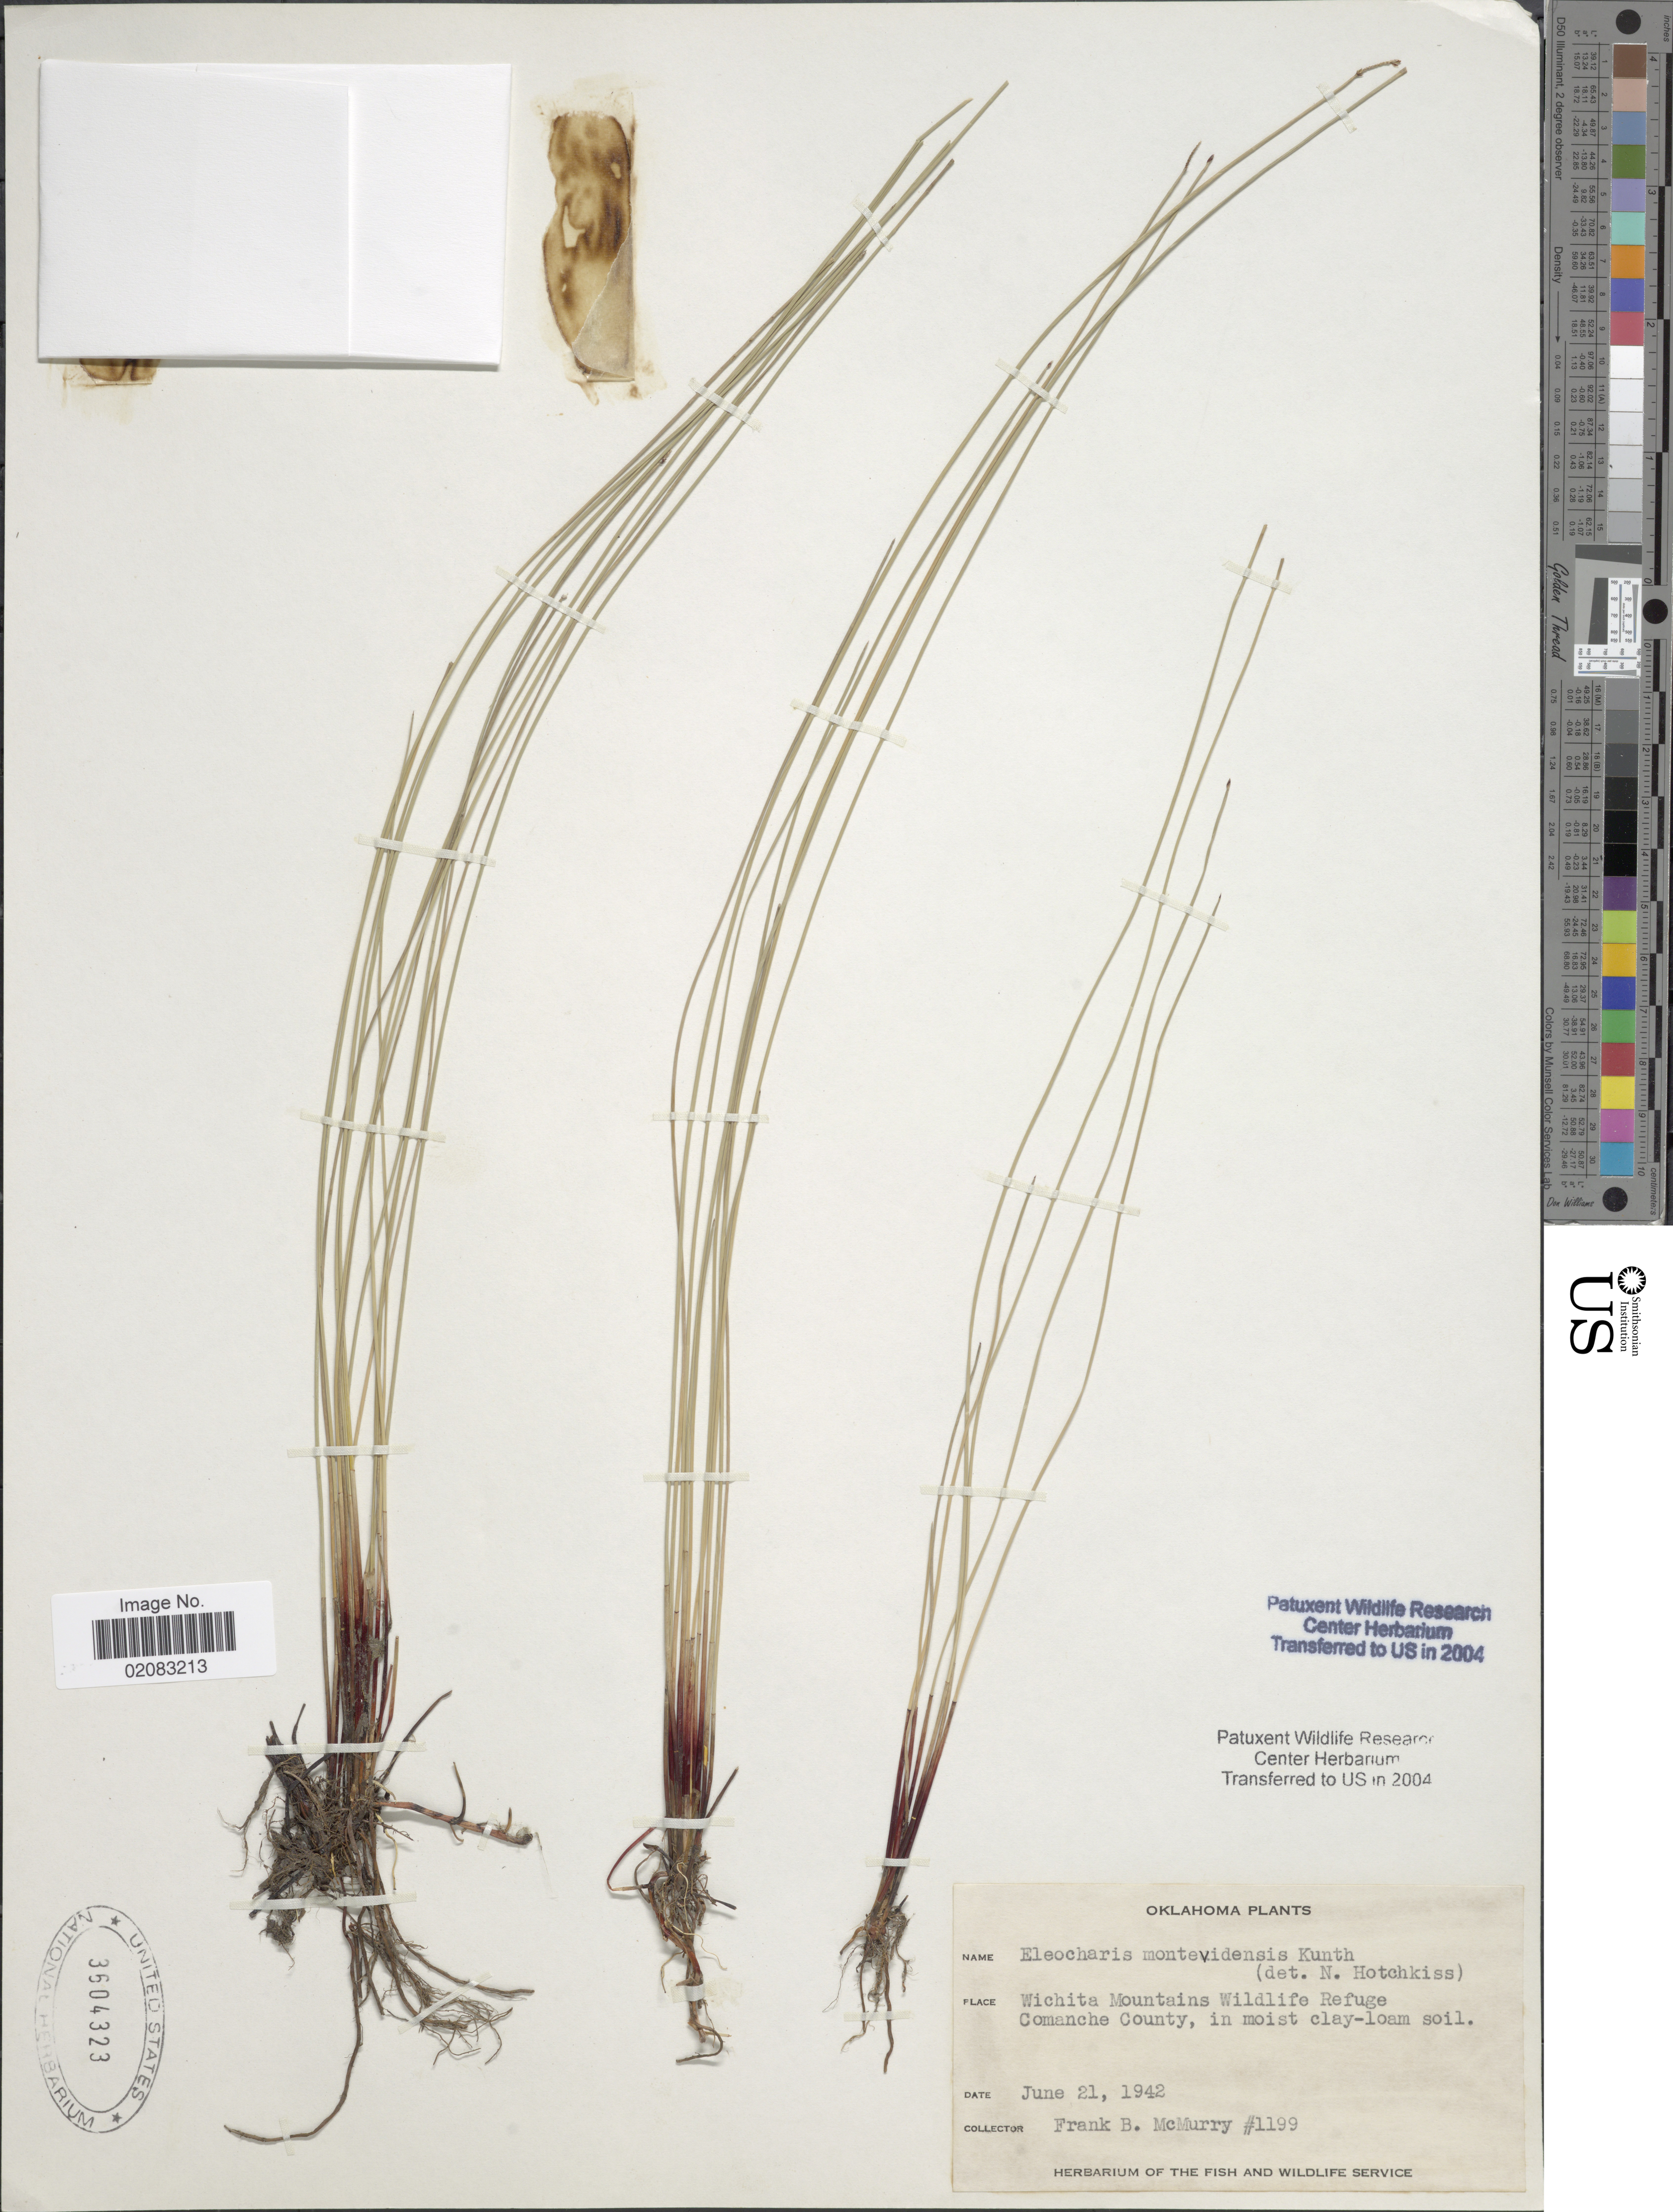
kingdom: Plantae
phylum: Tracheophyta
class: Liliopsida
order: Poales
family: Cyperaceae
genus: Eleocharis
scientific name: Eleocharis montevidensis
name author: Kunth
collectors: F. B. McMurry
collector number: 1199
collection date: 1942-06-21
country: United States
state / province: Oklahoma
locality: Wichita Mountains Wildlife Refuge Comanche County, in moist clay-loam soil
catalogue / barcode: US 3604323